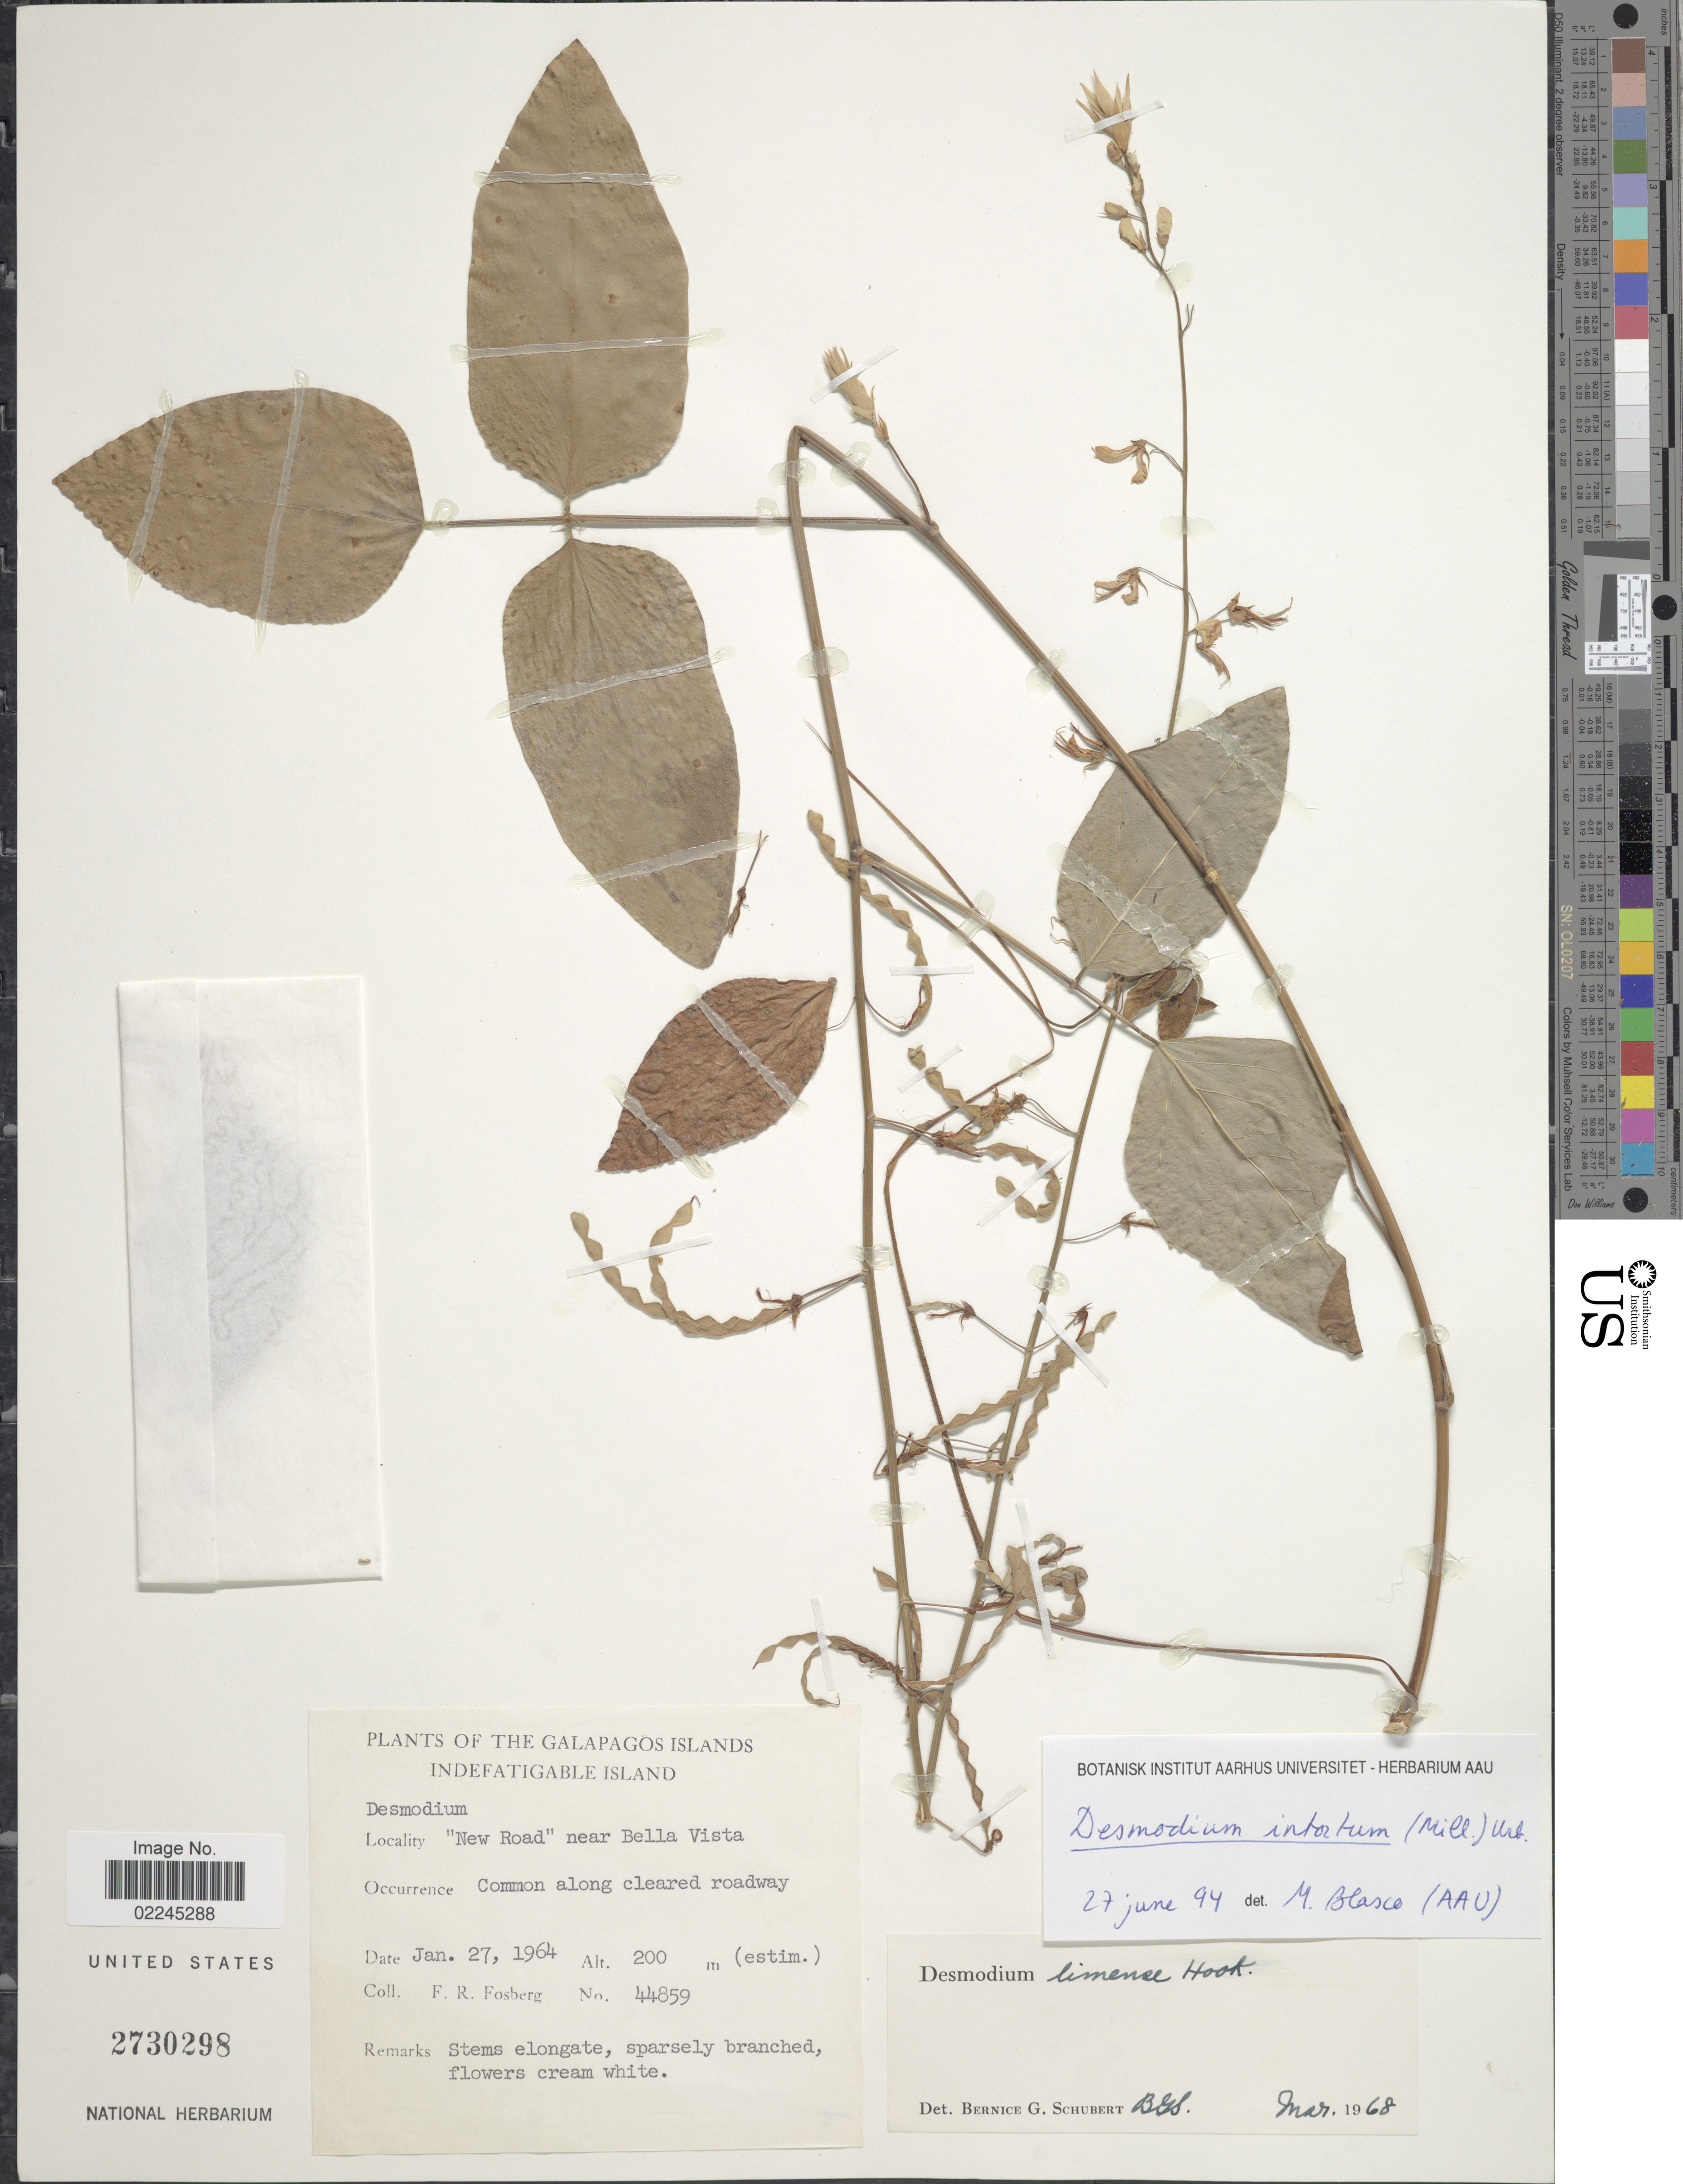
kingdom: Plantae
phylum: Tracheophyta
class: Magnoliopsida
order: Fabales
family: Fabaceae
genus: Desmodium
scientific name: Desmodium intortum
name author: (Mill.) Urb.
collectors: F. R. Fosberg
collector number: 44859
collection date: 1964-01-27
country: Ecuador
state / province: Colón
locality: Galapagos Islands, Indefatigable Island, "New Road" near Bella Vista, along cleared roadway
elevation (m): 200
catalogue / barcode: US 2730298